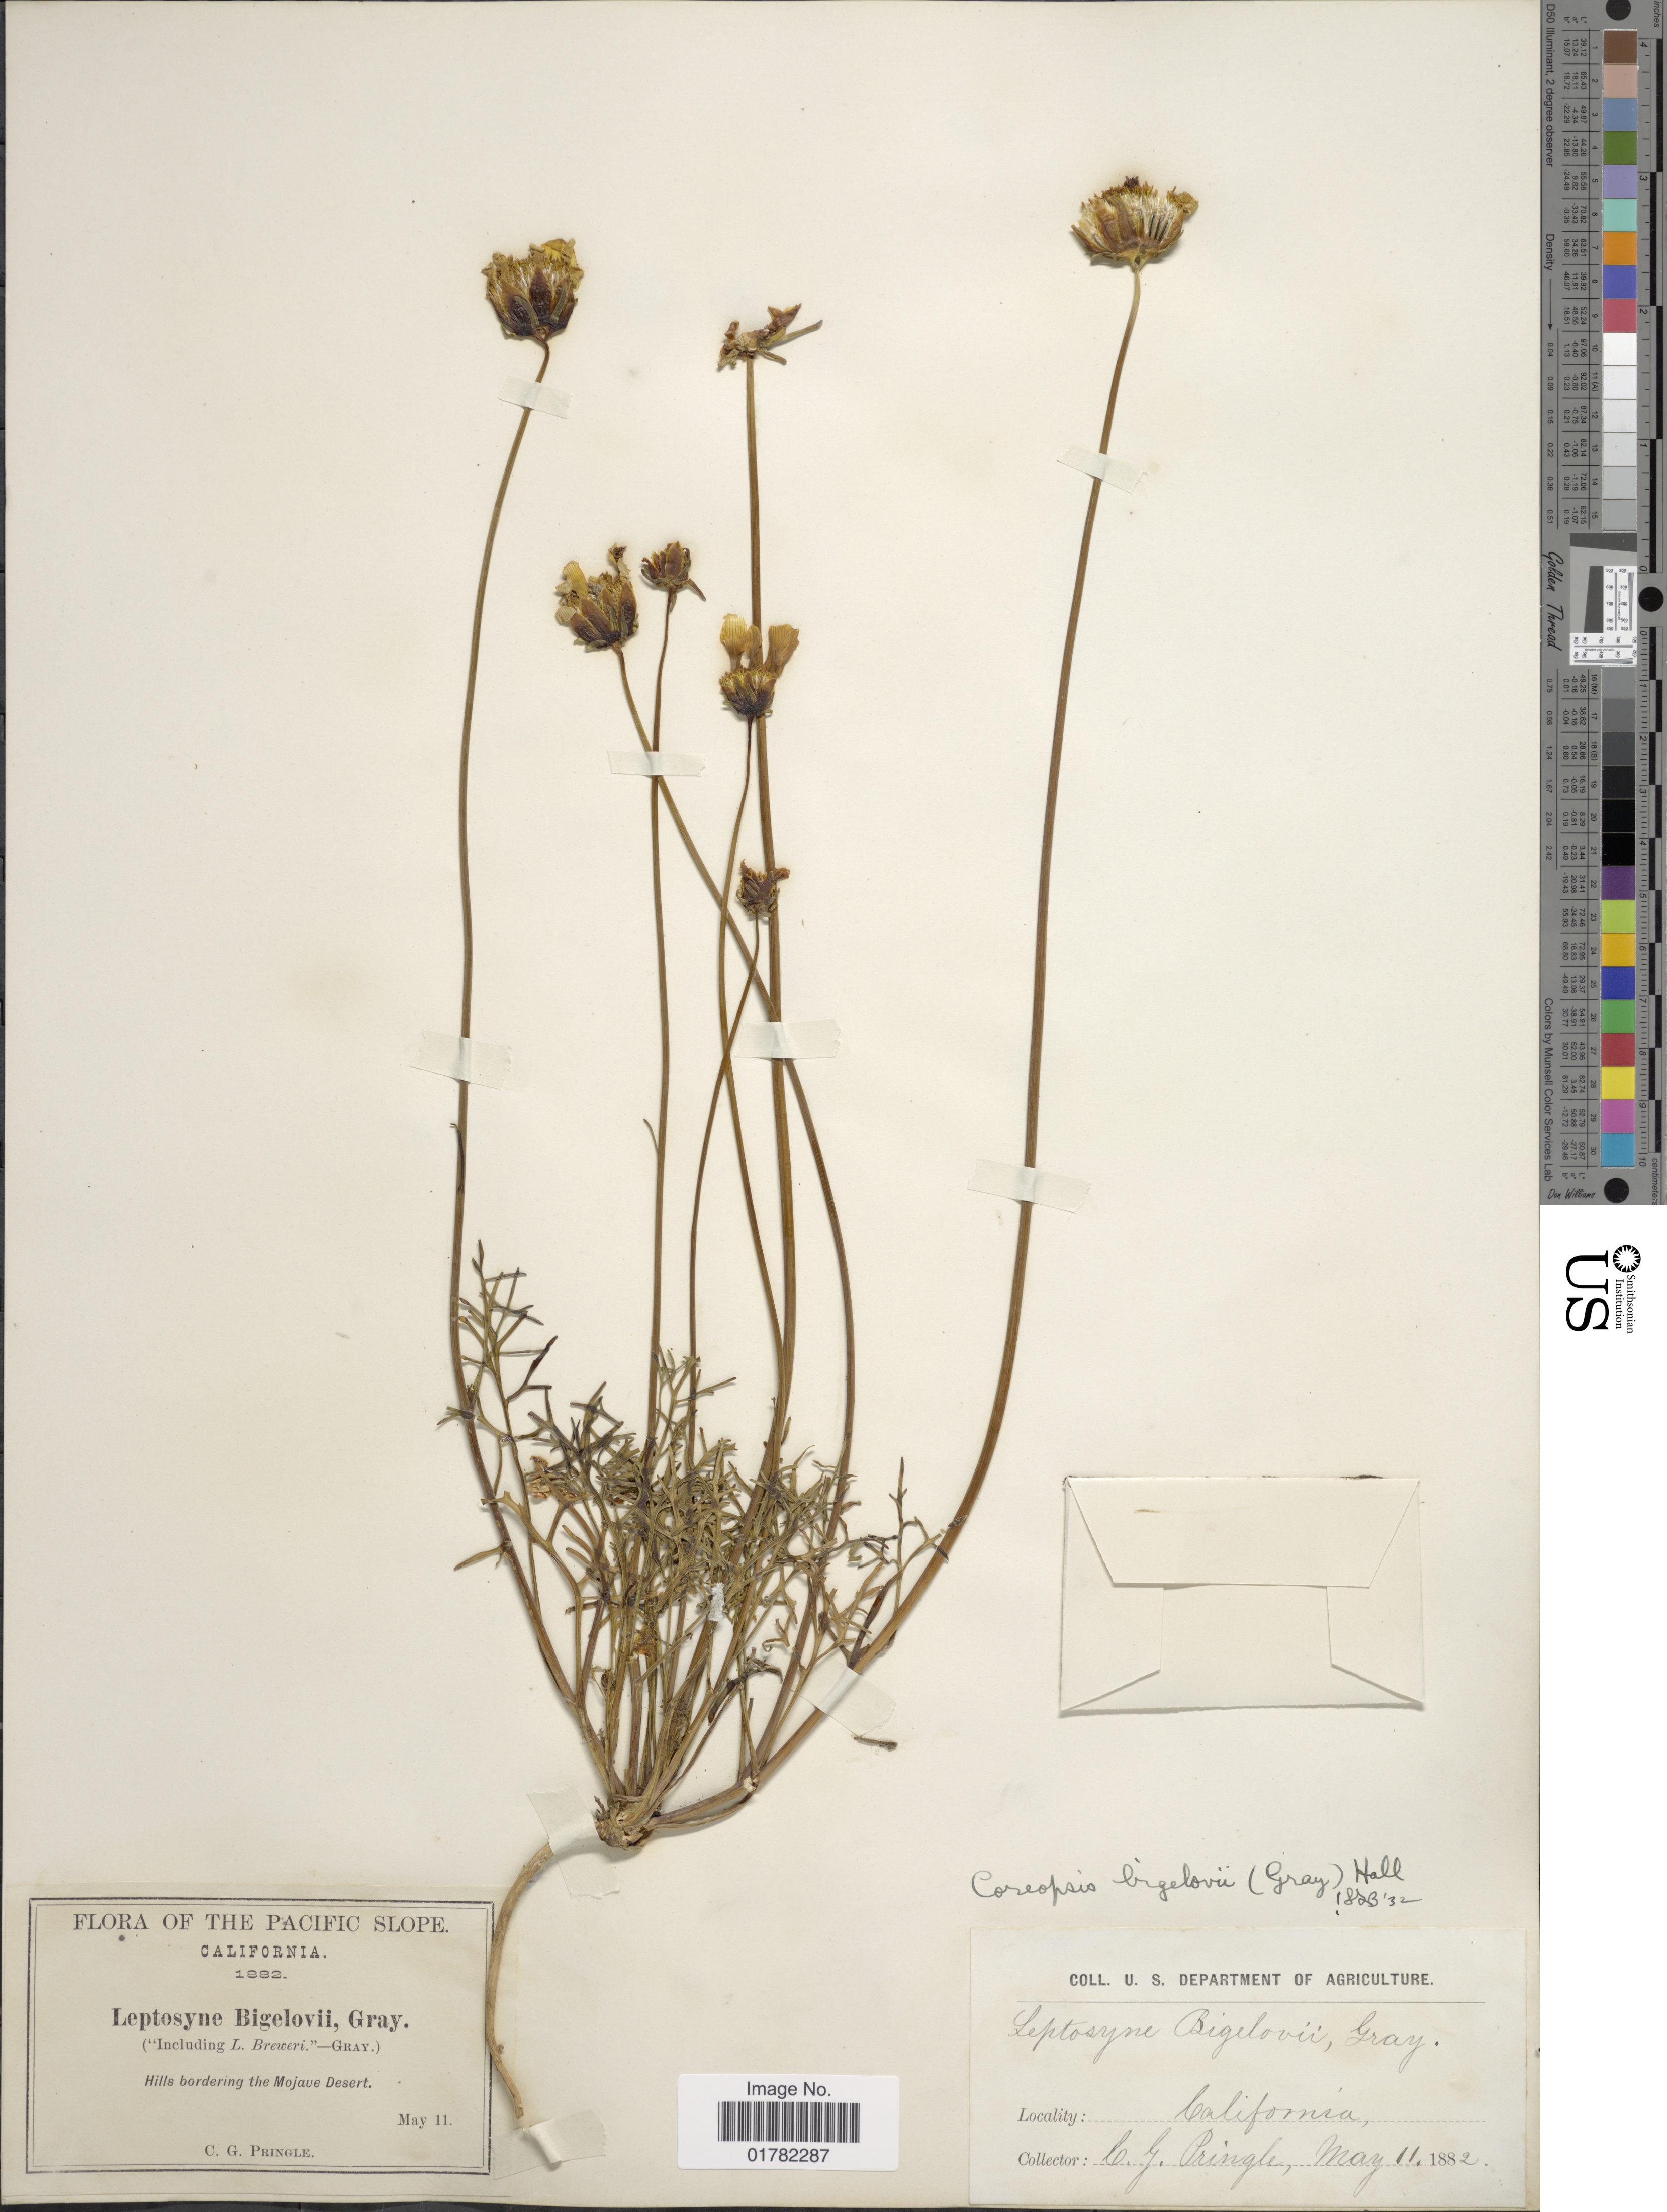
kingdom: Plantae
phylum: Tracheophyta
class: Magnoliopsida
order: Asterales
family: Asteraceae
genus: Coreopsis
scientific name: Coreopsis bigelovii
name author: (A. Gray) Voss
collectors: C. G. Pringle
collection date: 1882-05-11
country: United States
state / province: California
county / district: San Bernardino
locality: Pacific Slope, hills bordering the Mojave Desert